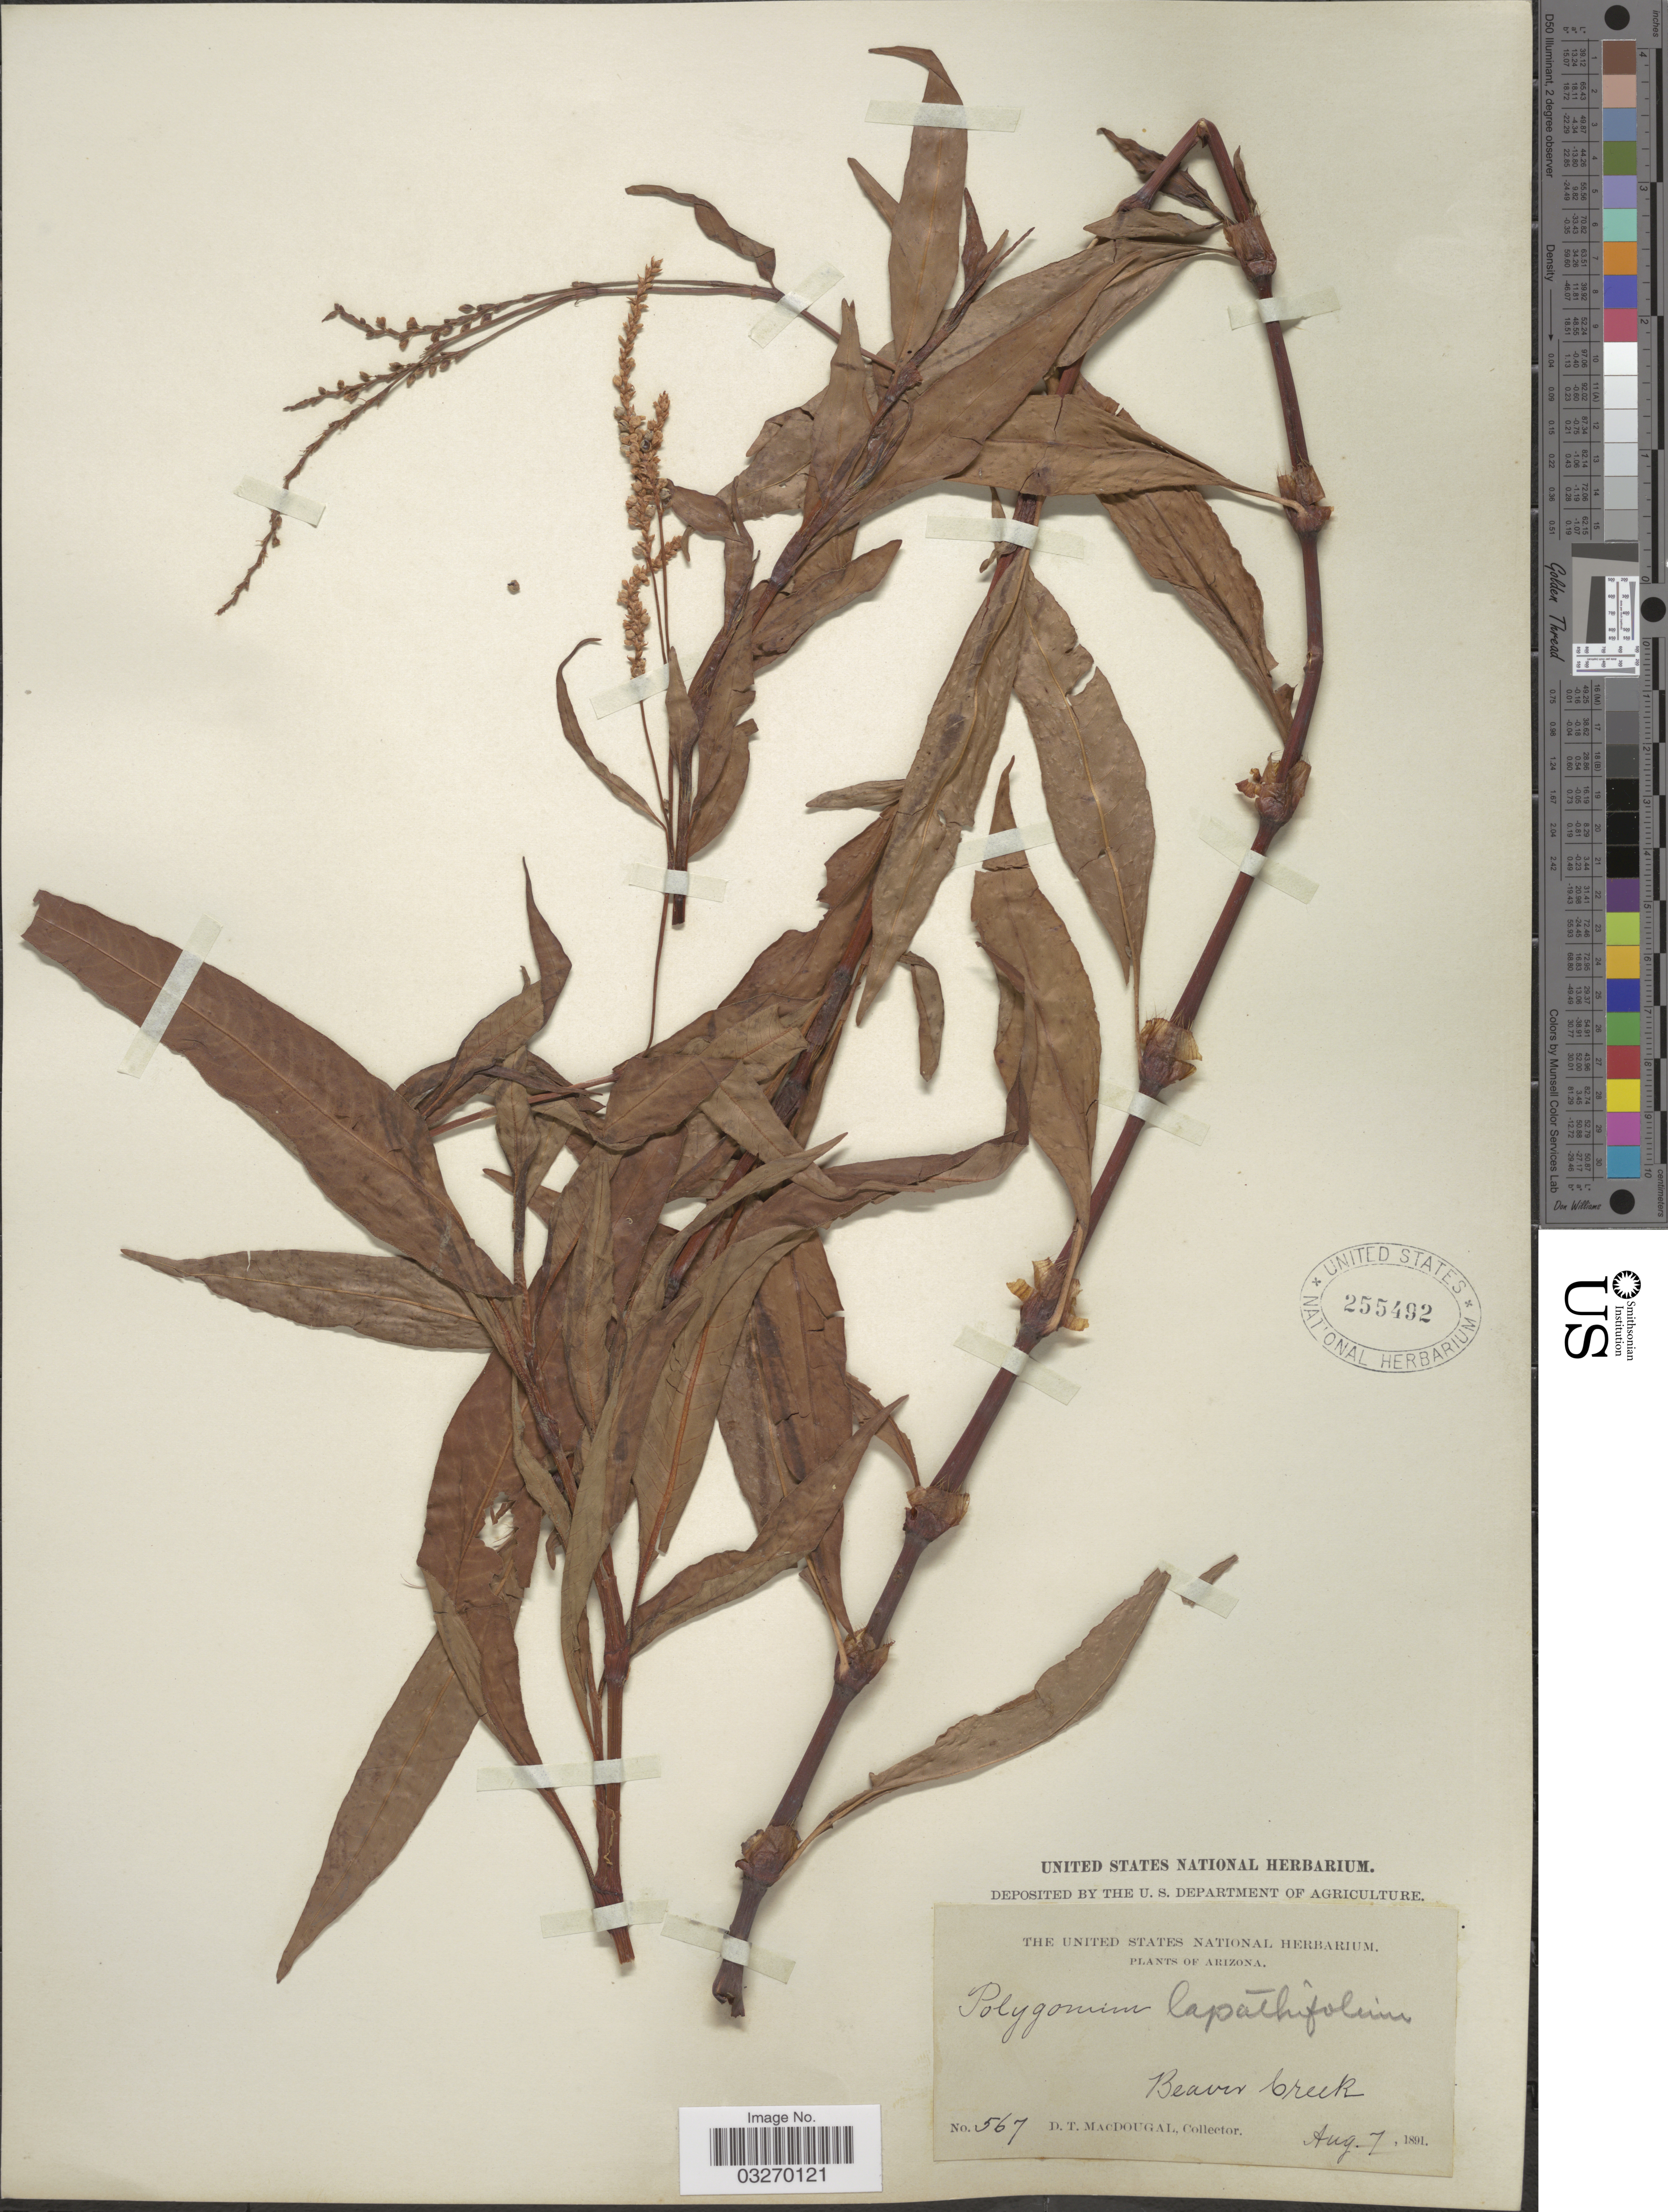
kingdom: Plantae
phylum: Tracheophyta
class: Magnoliopsida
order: Caryophyllales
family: Polygonaceae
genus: Persicaria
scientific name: Persicaria lapathifolia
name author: (L.) Delarbre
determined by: Atha, D. E.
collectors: D. T. MacDougal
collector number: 567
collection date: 1891-08-07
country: United States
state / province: Arizona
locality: Beaver Creek.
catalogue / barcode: US 255492